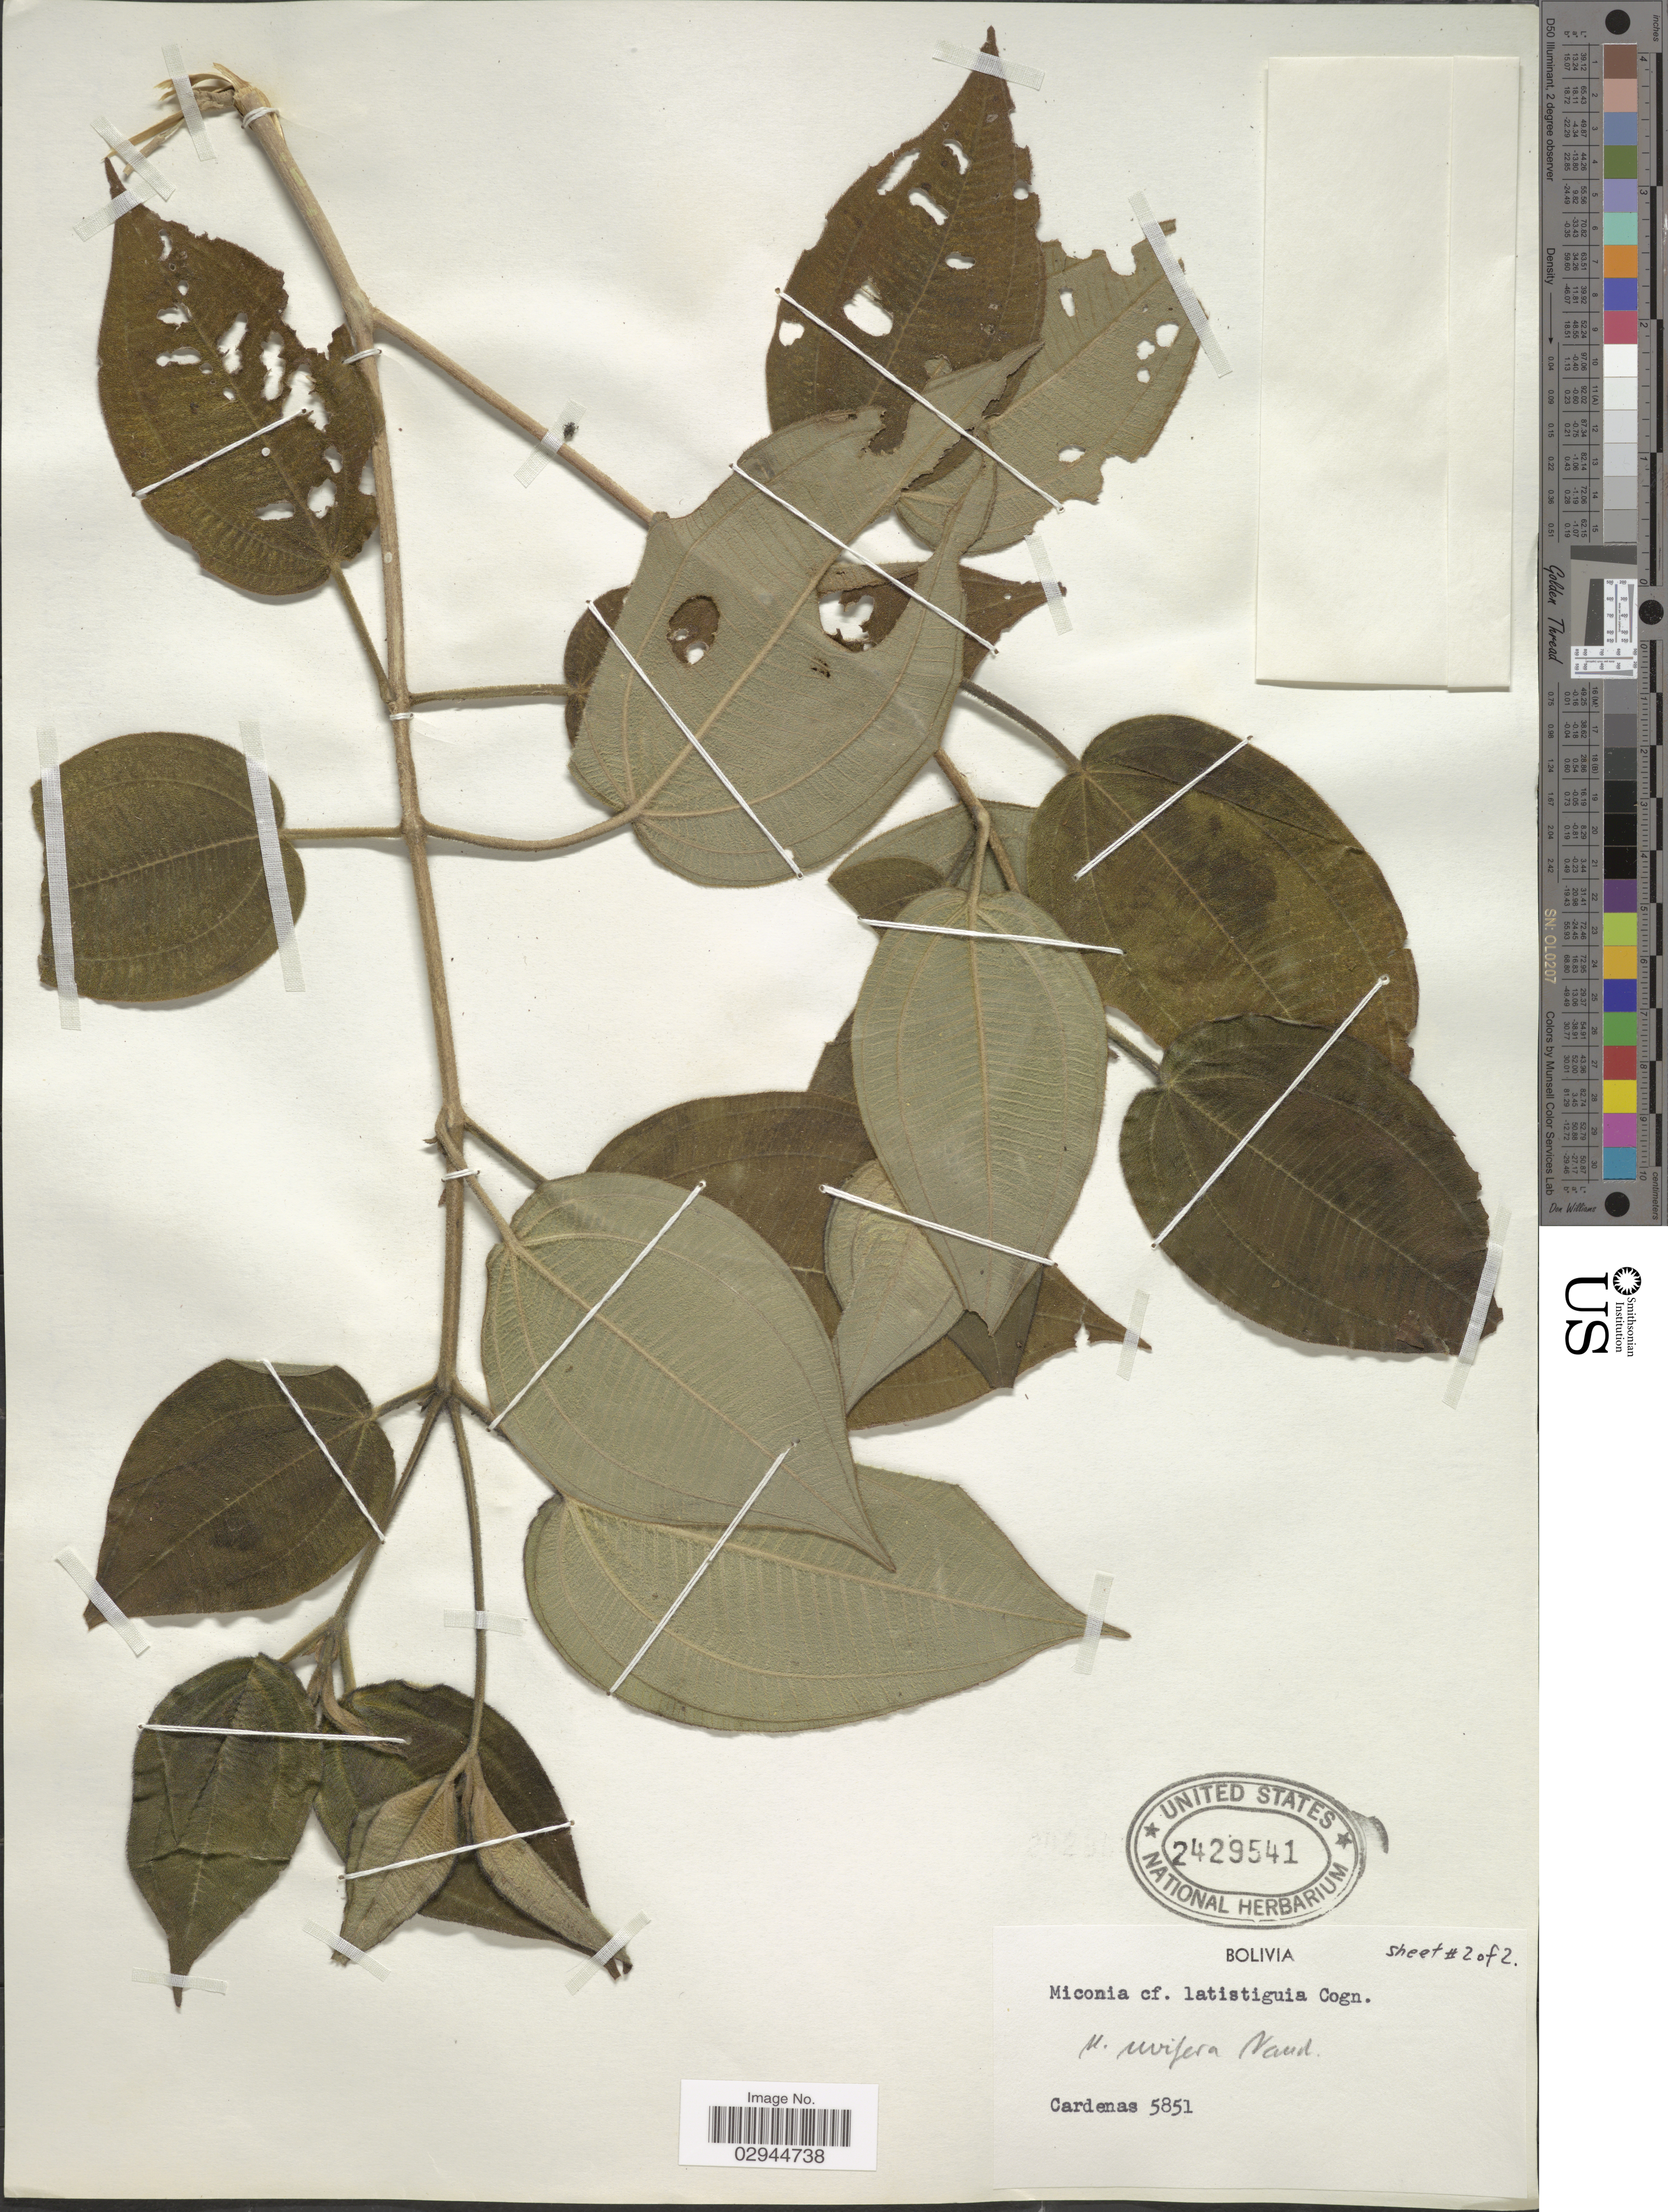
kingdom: Plantae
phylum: Tracheophyta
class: Magnoliopsida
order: Myrtales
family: Melastomataceae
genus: Miconia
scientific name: Miconia uvifera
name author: Naudin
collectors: M. Cárdenas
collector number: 5851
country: Bolivia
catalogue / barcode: US 2429541